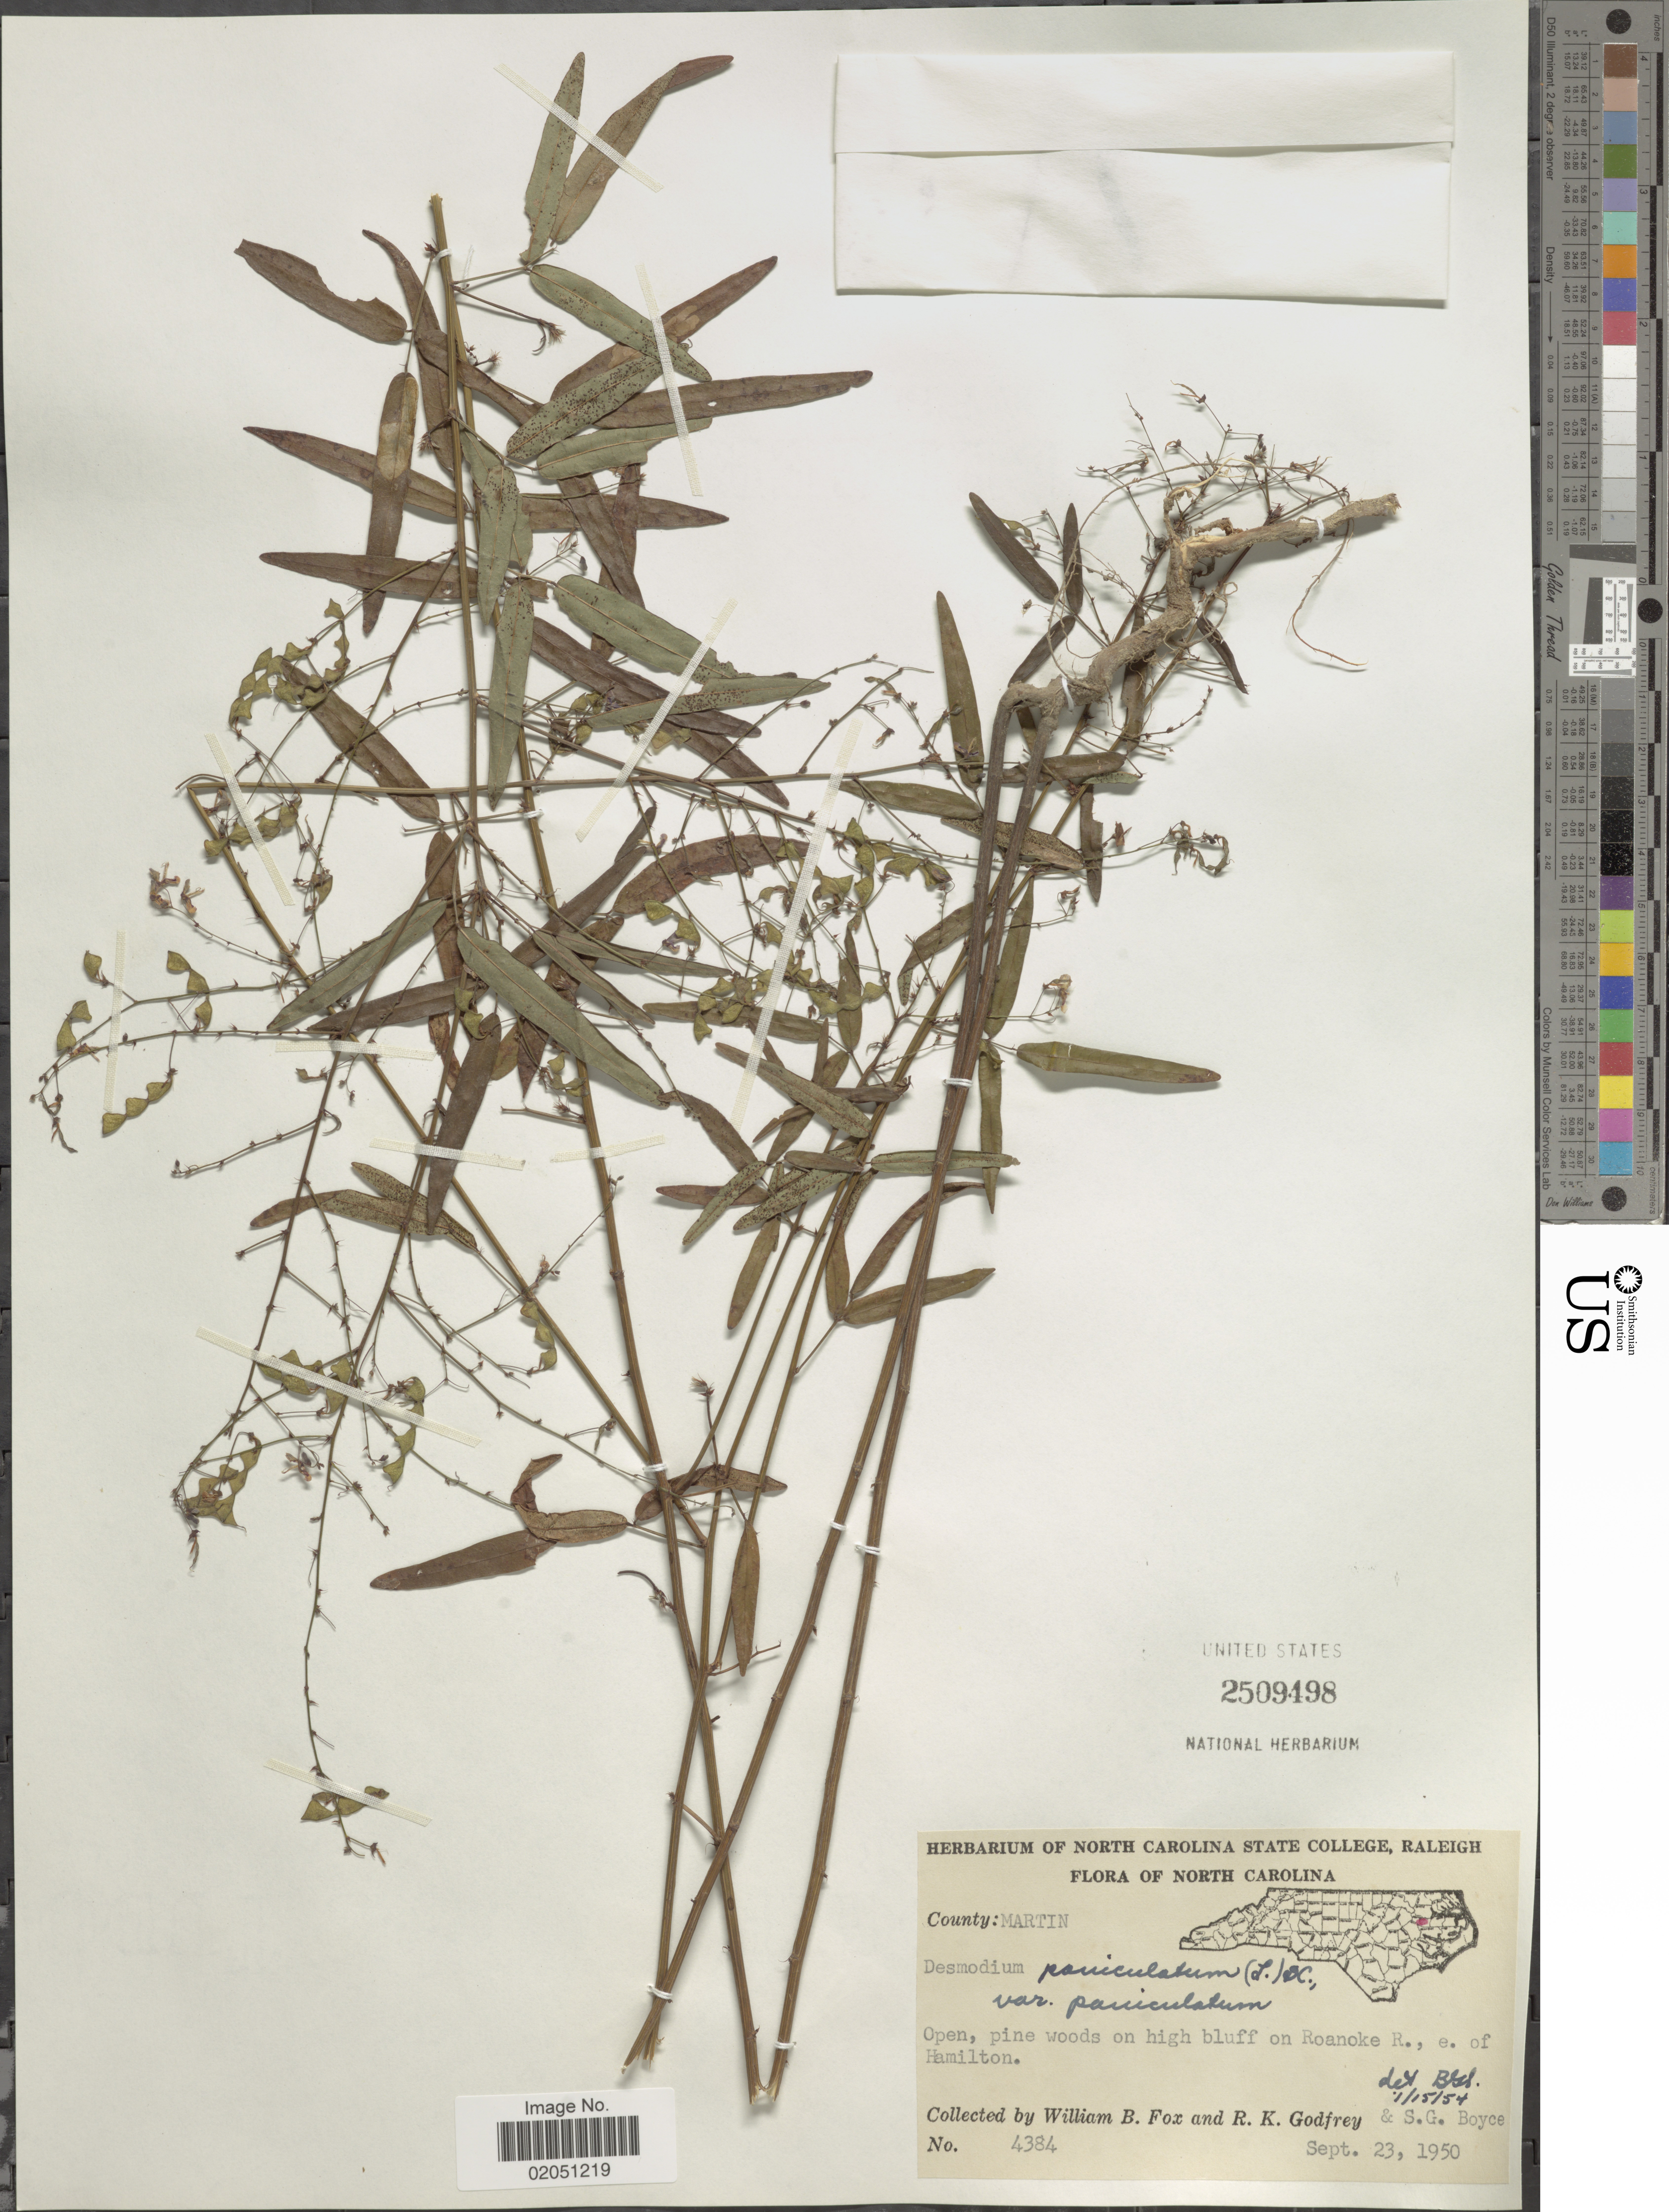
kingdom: Plantae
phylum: Tracheophyta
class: Magnoliopsida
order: Fabales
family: Fabaceae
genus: Desmodium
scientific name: Desmodium paniculatum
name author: (L.) DC.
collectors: W. B. Fox, R. K. Godfrey & S. Boyce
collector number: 4384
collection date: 1950-09-23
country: United States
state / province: North Carolina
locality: County: Martin, Open, pine woods on high bluff on Roanoke R., e. of Hamilton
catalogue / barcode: US 2509498